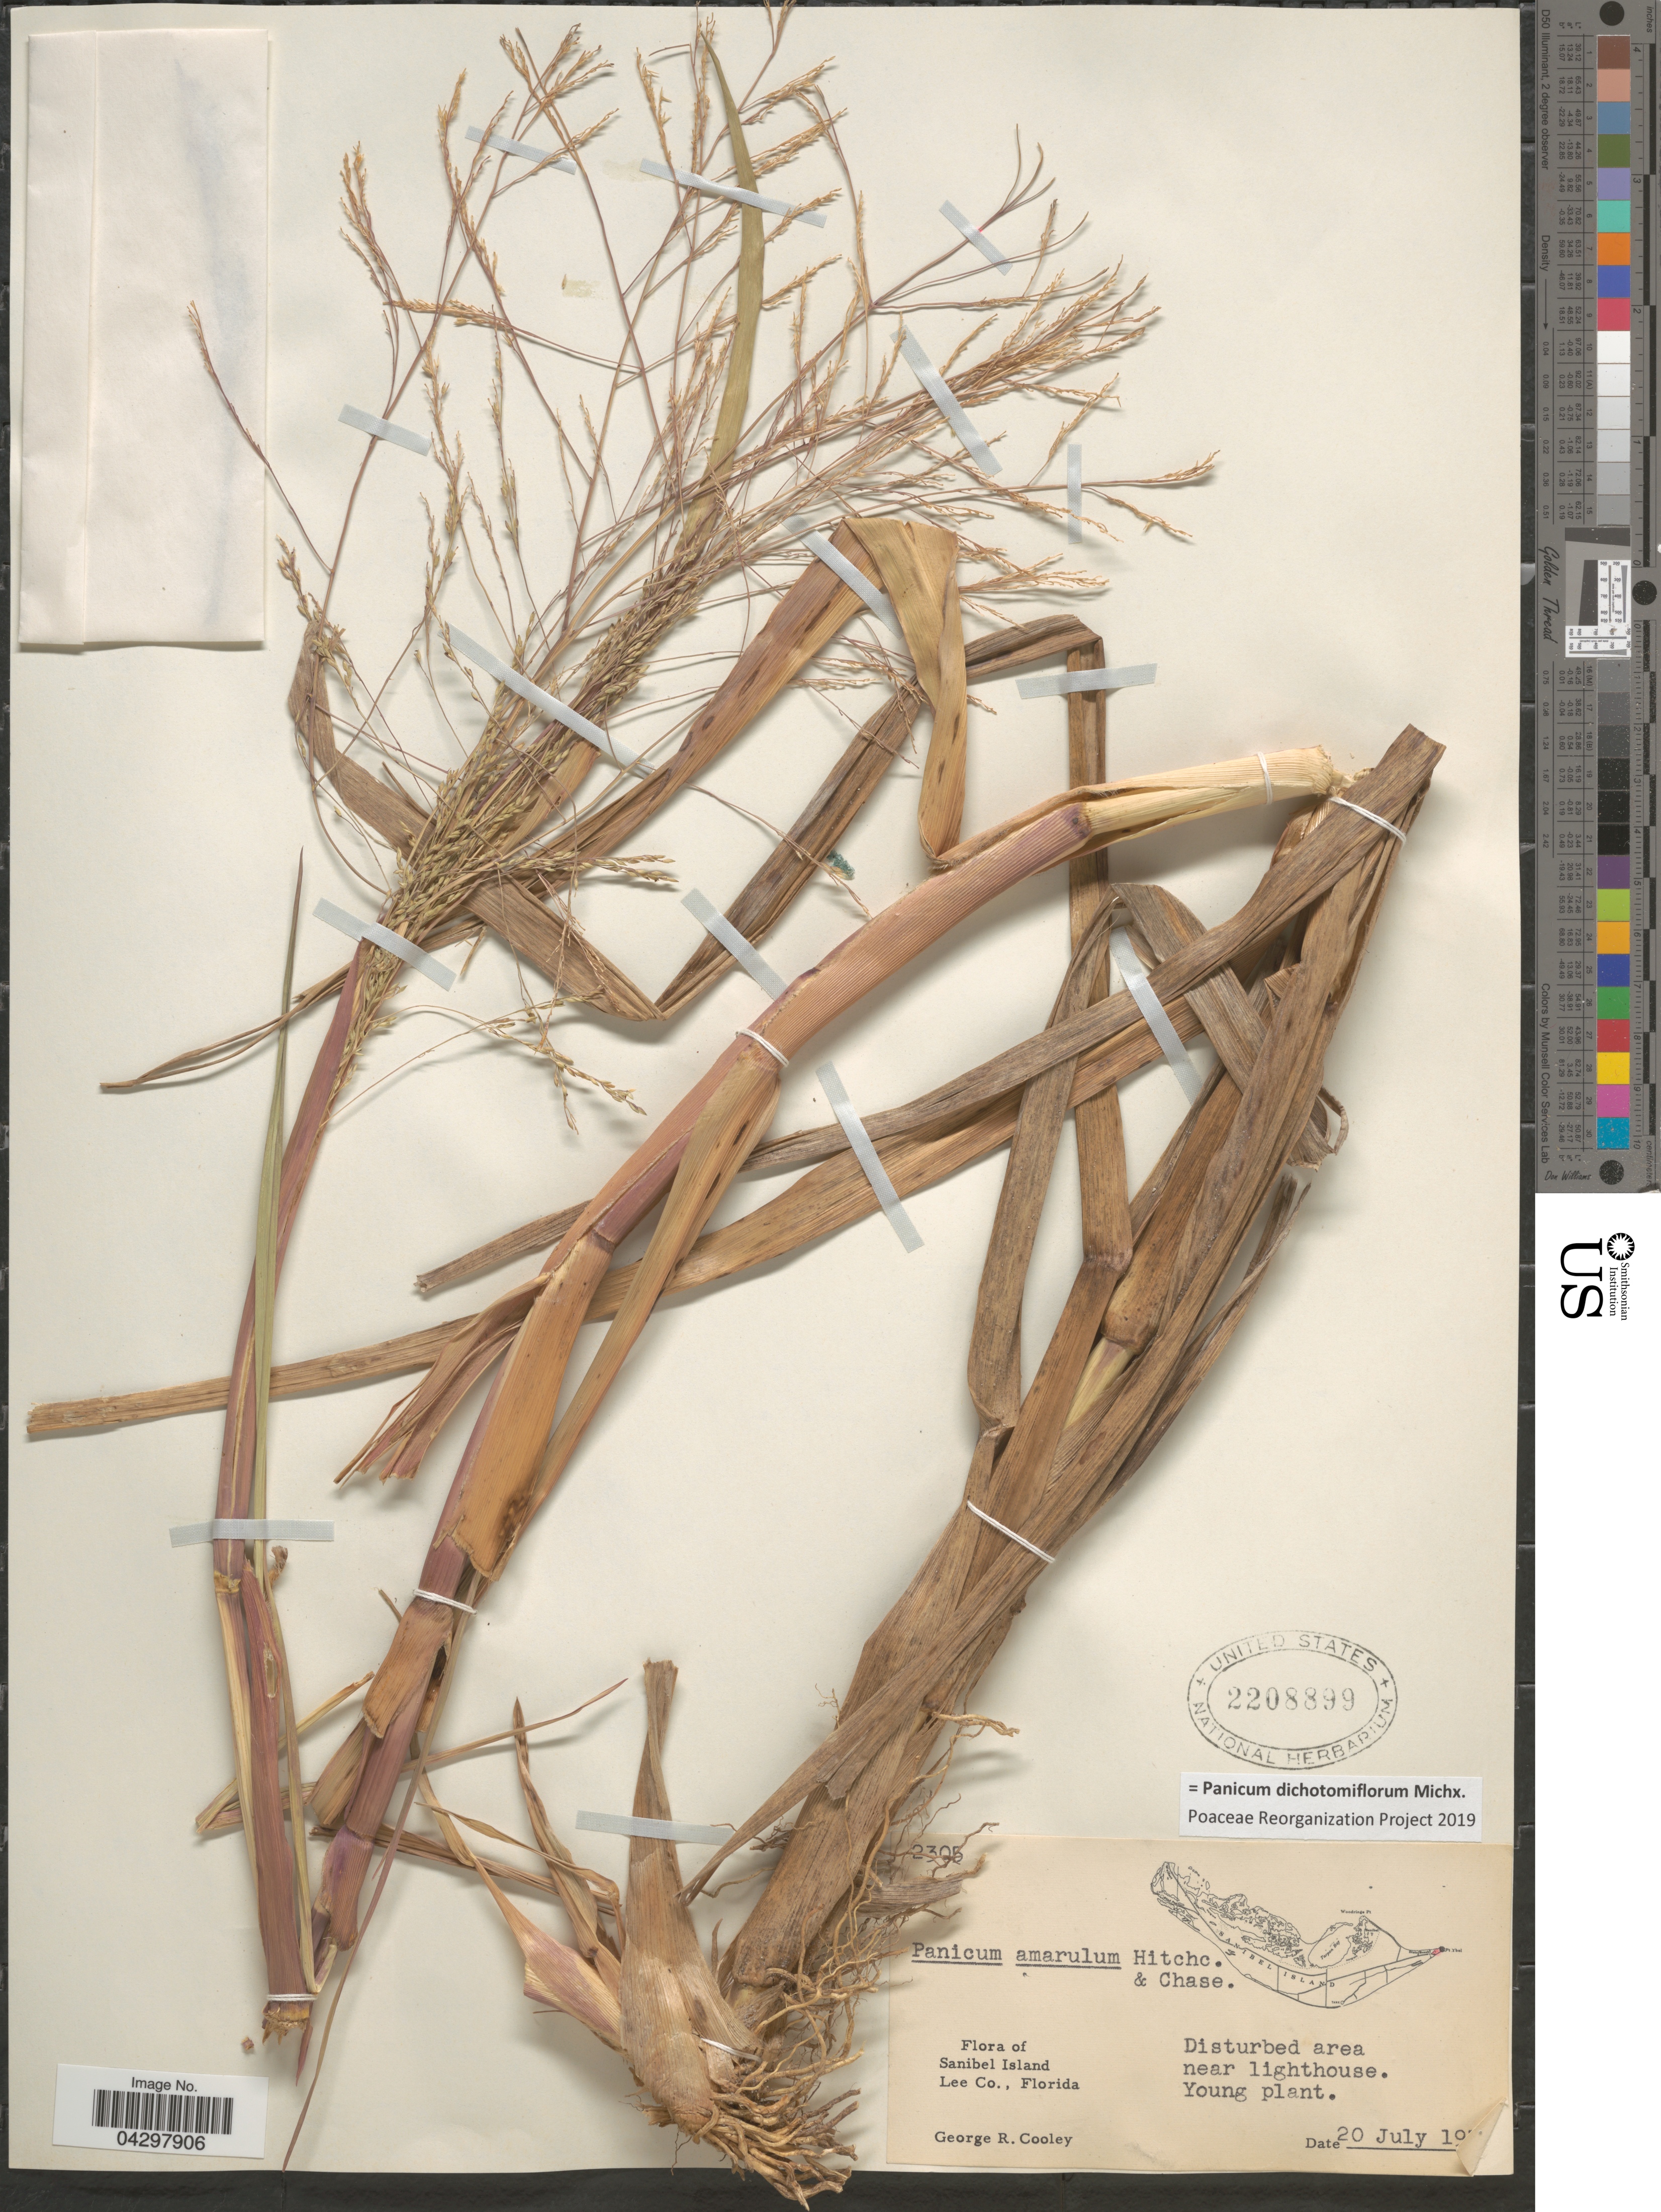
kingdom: Plantae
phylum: Tracheophyta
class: Liliopsida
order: Poales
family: Poaceae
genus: Panicum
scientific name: Panicum dichotomiflorum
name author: Michx.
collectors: G. R. Cooley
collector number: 2305*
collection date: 1930-07-20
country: United States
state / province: Florida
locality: Sanibel Island. Lee Co. Disturbed area near lighthouse.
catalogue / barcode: US 2208899